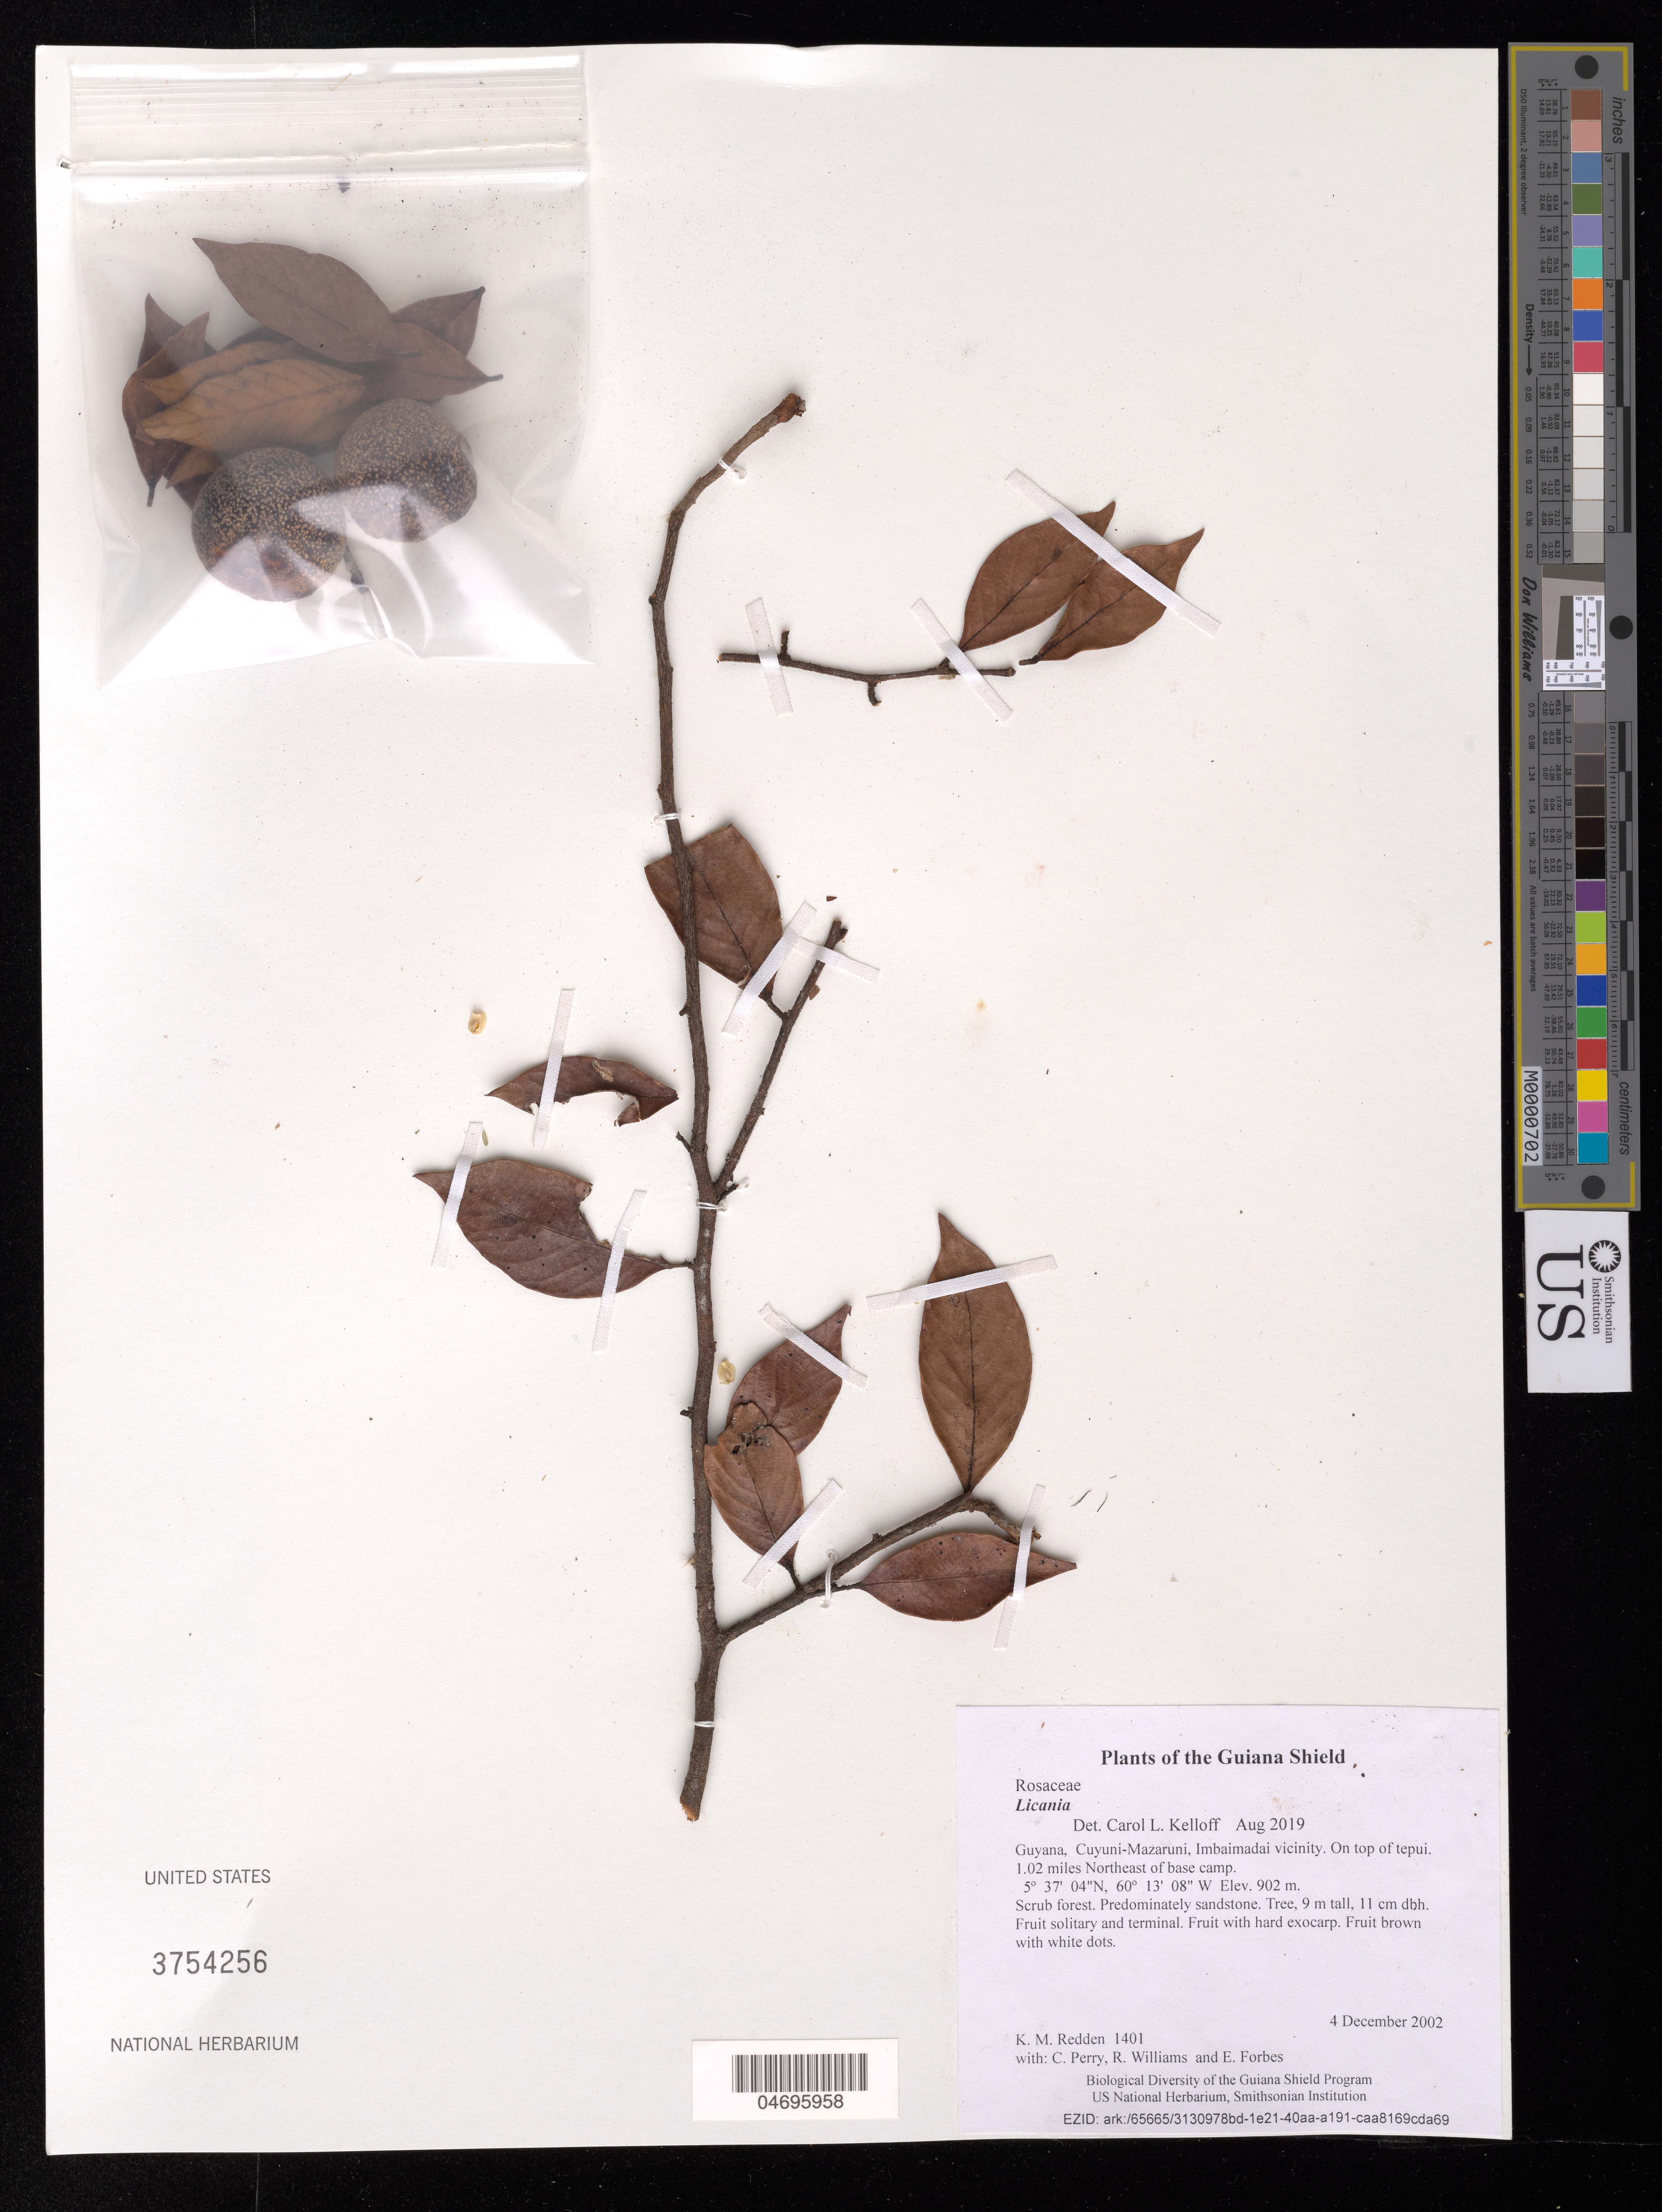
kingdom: Plantae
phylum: Tracheophyta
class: Magnoliopsida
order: Malpighiales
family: Chrysobalanaceae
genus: Licania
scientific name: Licania sp.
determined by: Kelloff, Carol L.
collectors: K. M. Redden, C. Perry, R. Williams & E. Forbes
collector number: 1401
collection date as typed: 4 December 2002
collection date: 2002-12-04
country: Guyana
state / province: Cuyuni-Mazaruni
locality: Imbaimadai vicinity. On top of tepui. 1.02 miles Northeast of base camp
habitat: Scrub forest. Predominately sandstone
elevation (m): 902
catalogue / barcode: US 3754256